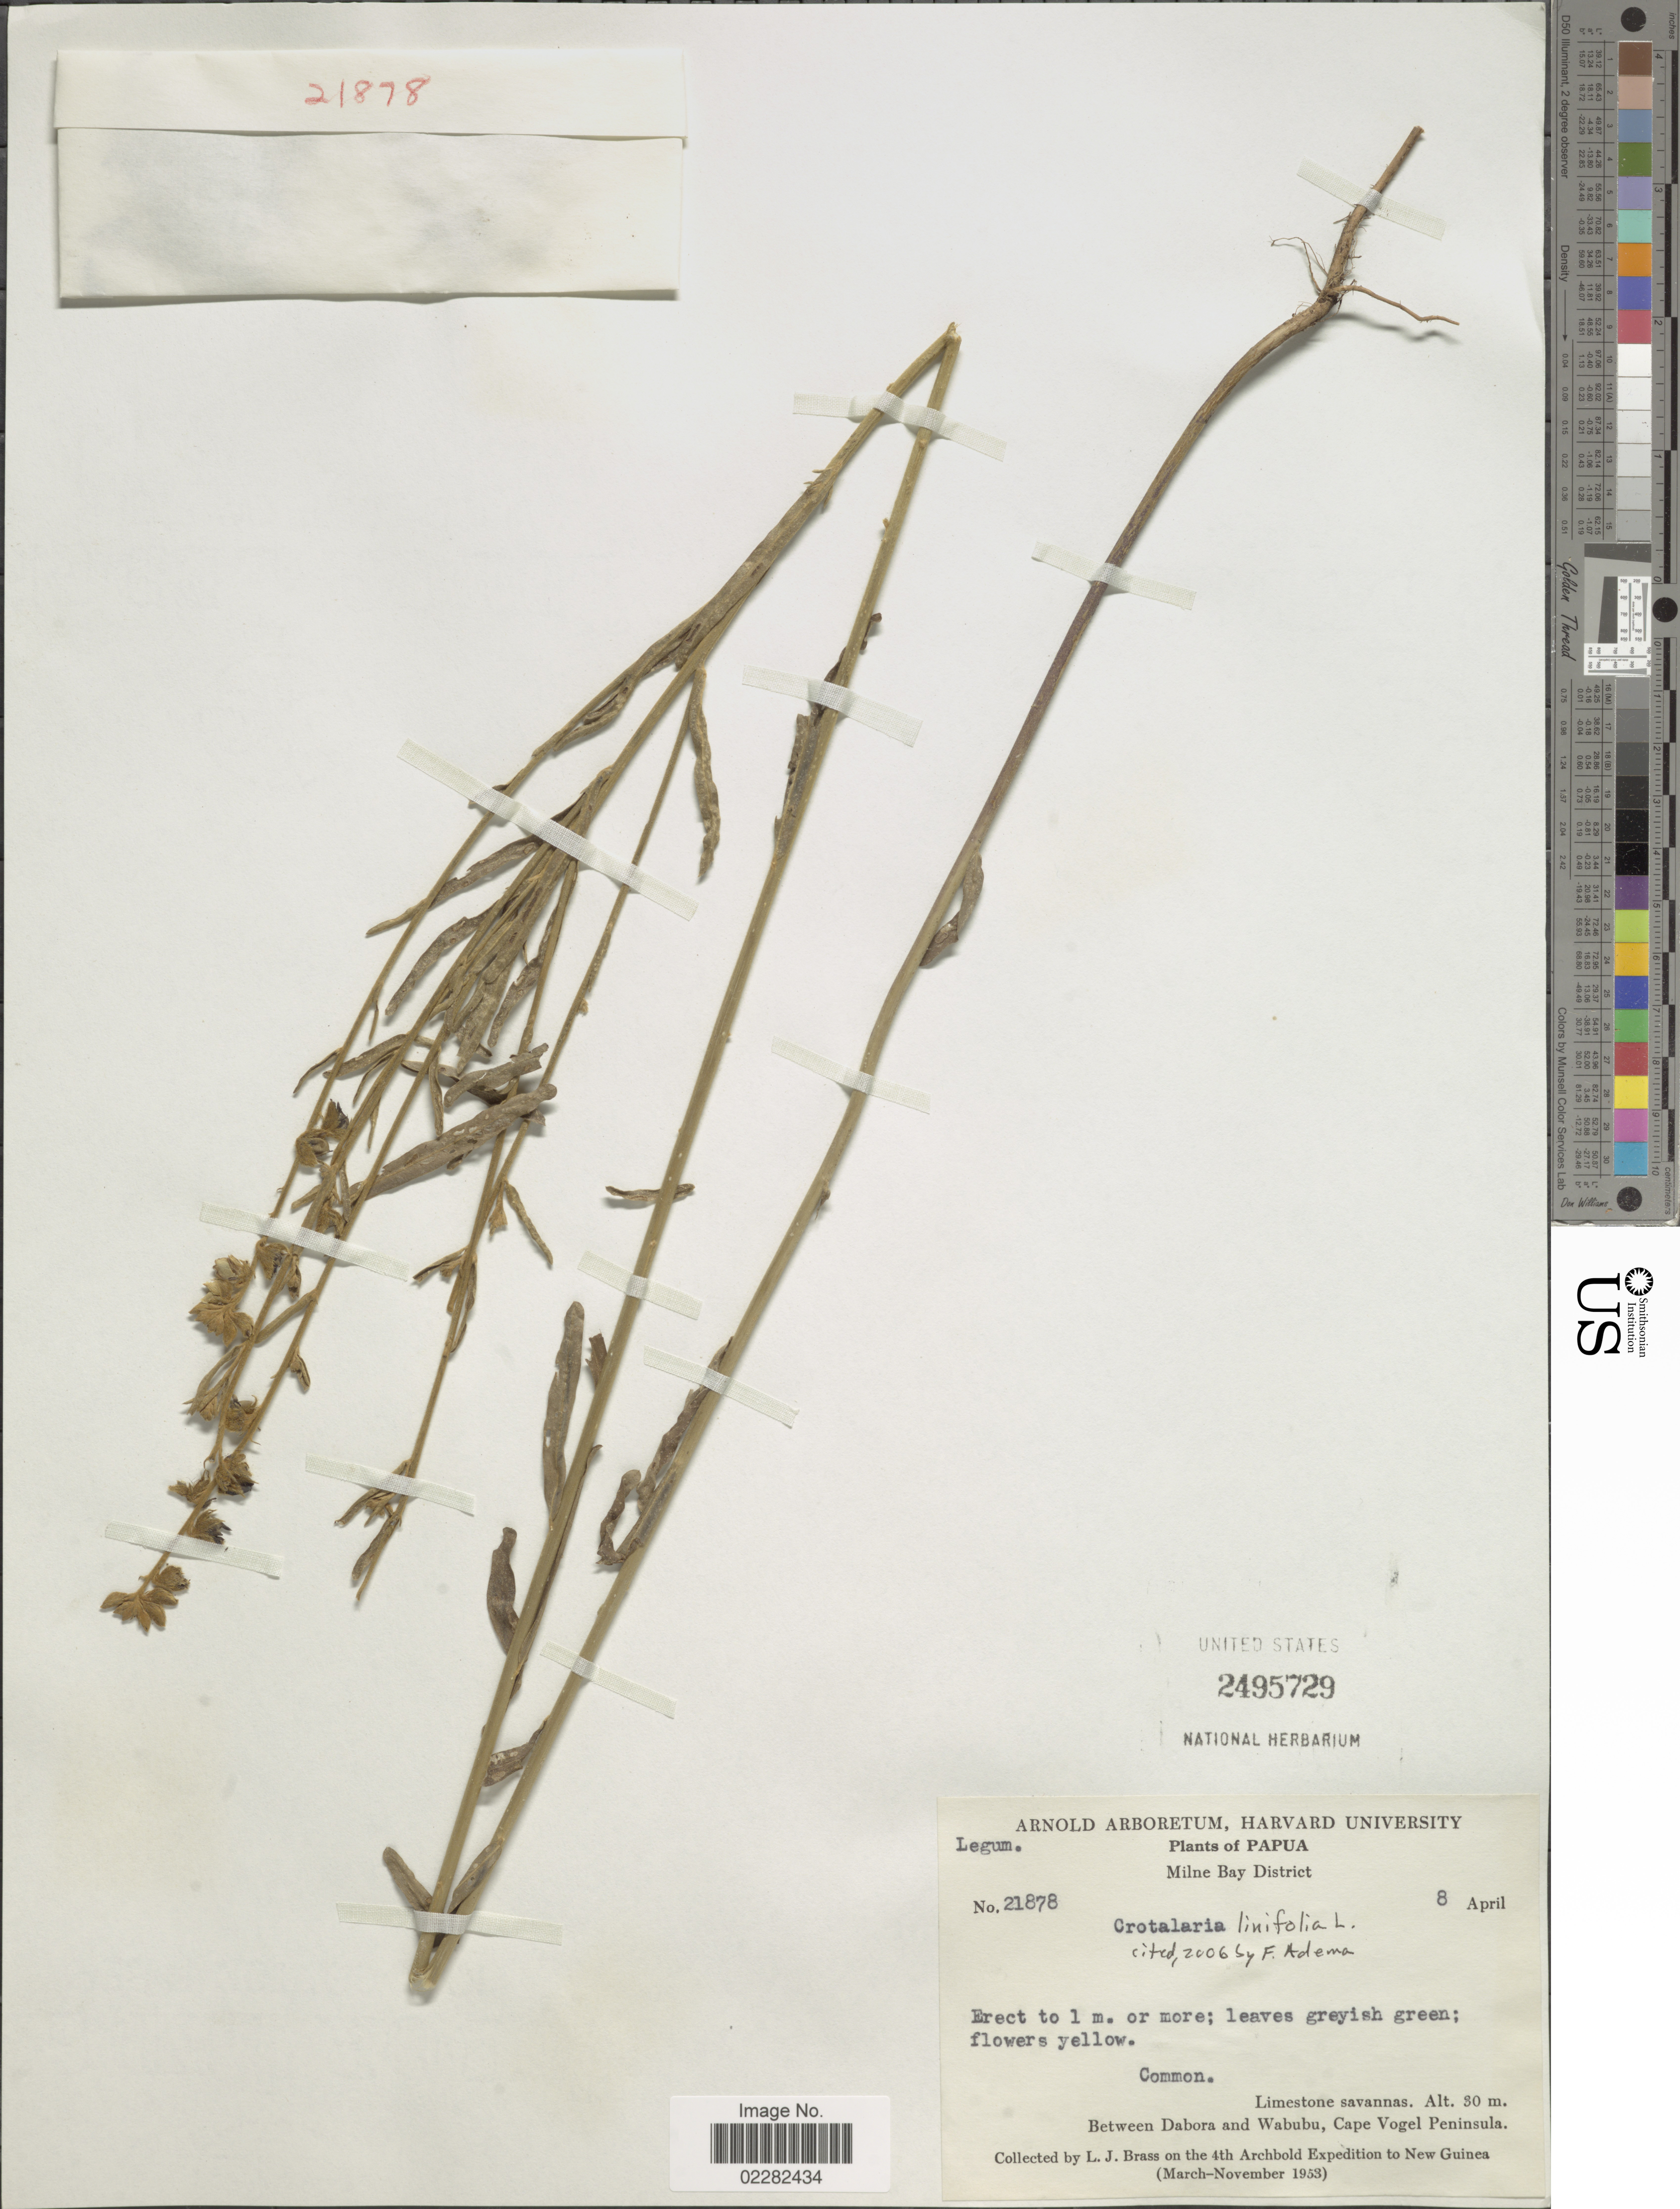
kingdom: Plantae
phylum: Tracheophyta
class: Magnoliopsida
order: Fabales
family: Fabaceae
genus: Crotalaria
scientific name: Crotalaria linifolia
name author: L. f.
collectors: L. J. Brass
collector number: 21878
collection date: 1953-04-08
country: Papua New Guinea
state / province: Milne Bay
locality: Papua, Between Dabora and Wabubu, Cape Vogel Peninsula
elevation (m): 30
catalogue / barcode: US 2495729